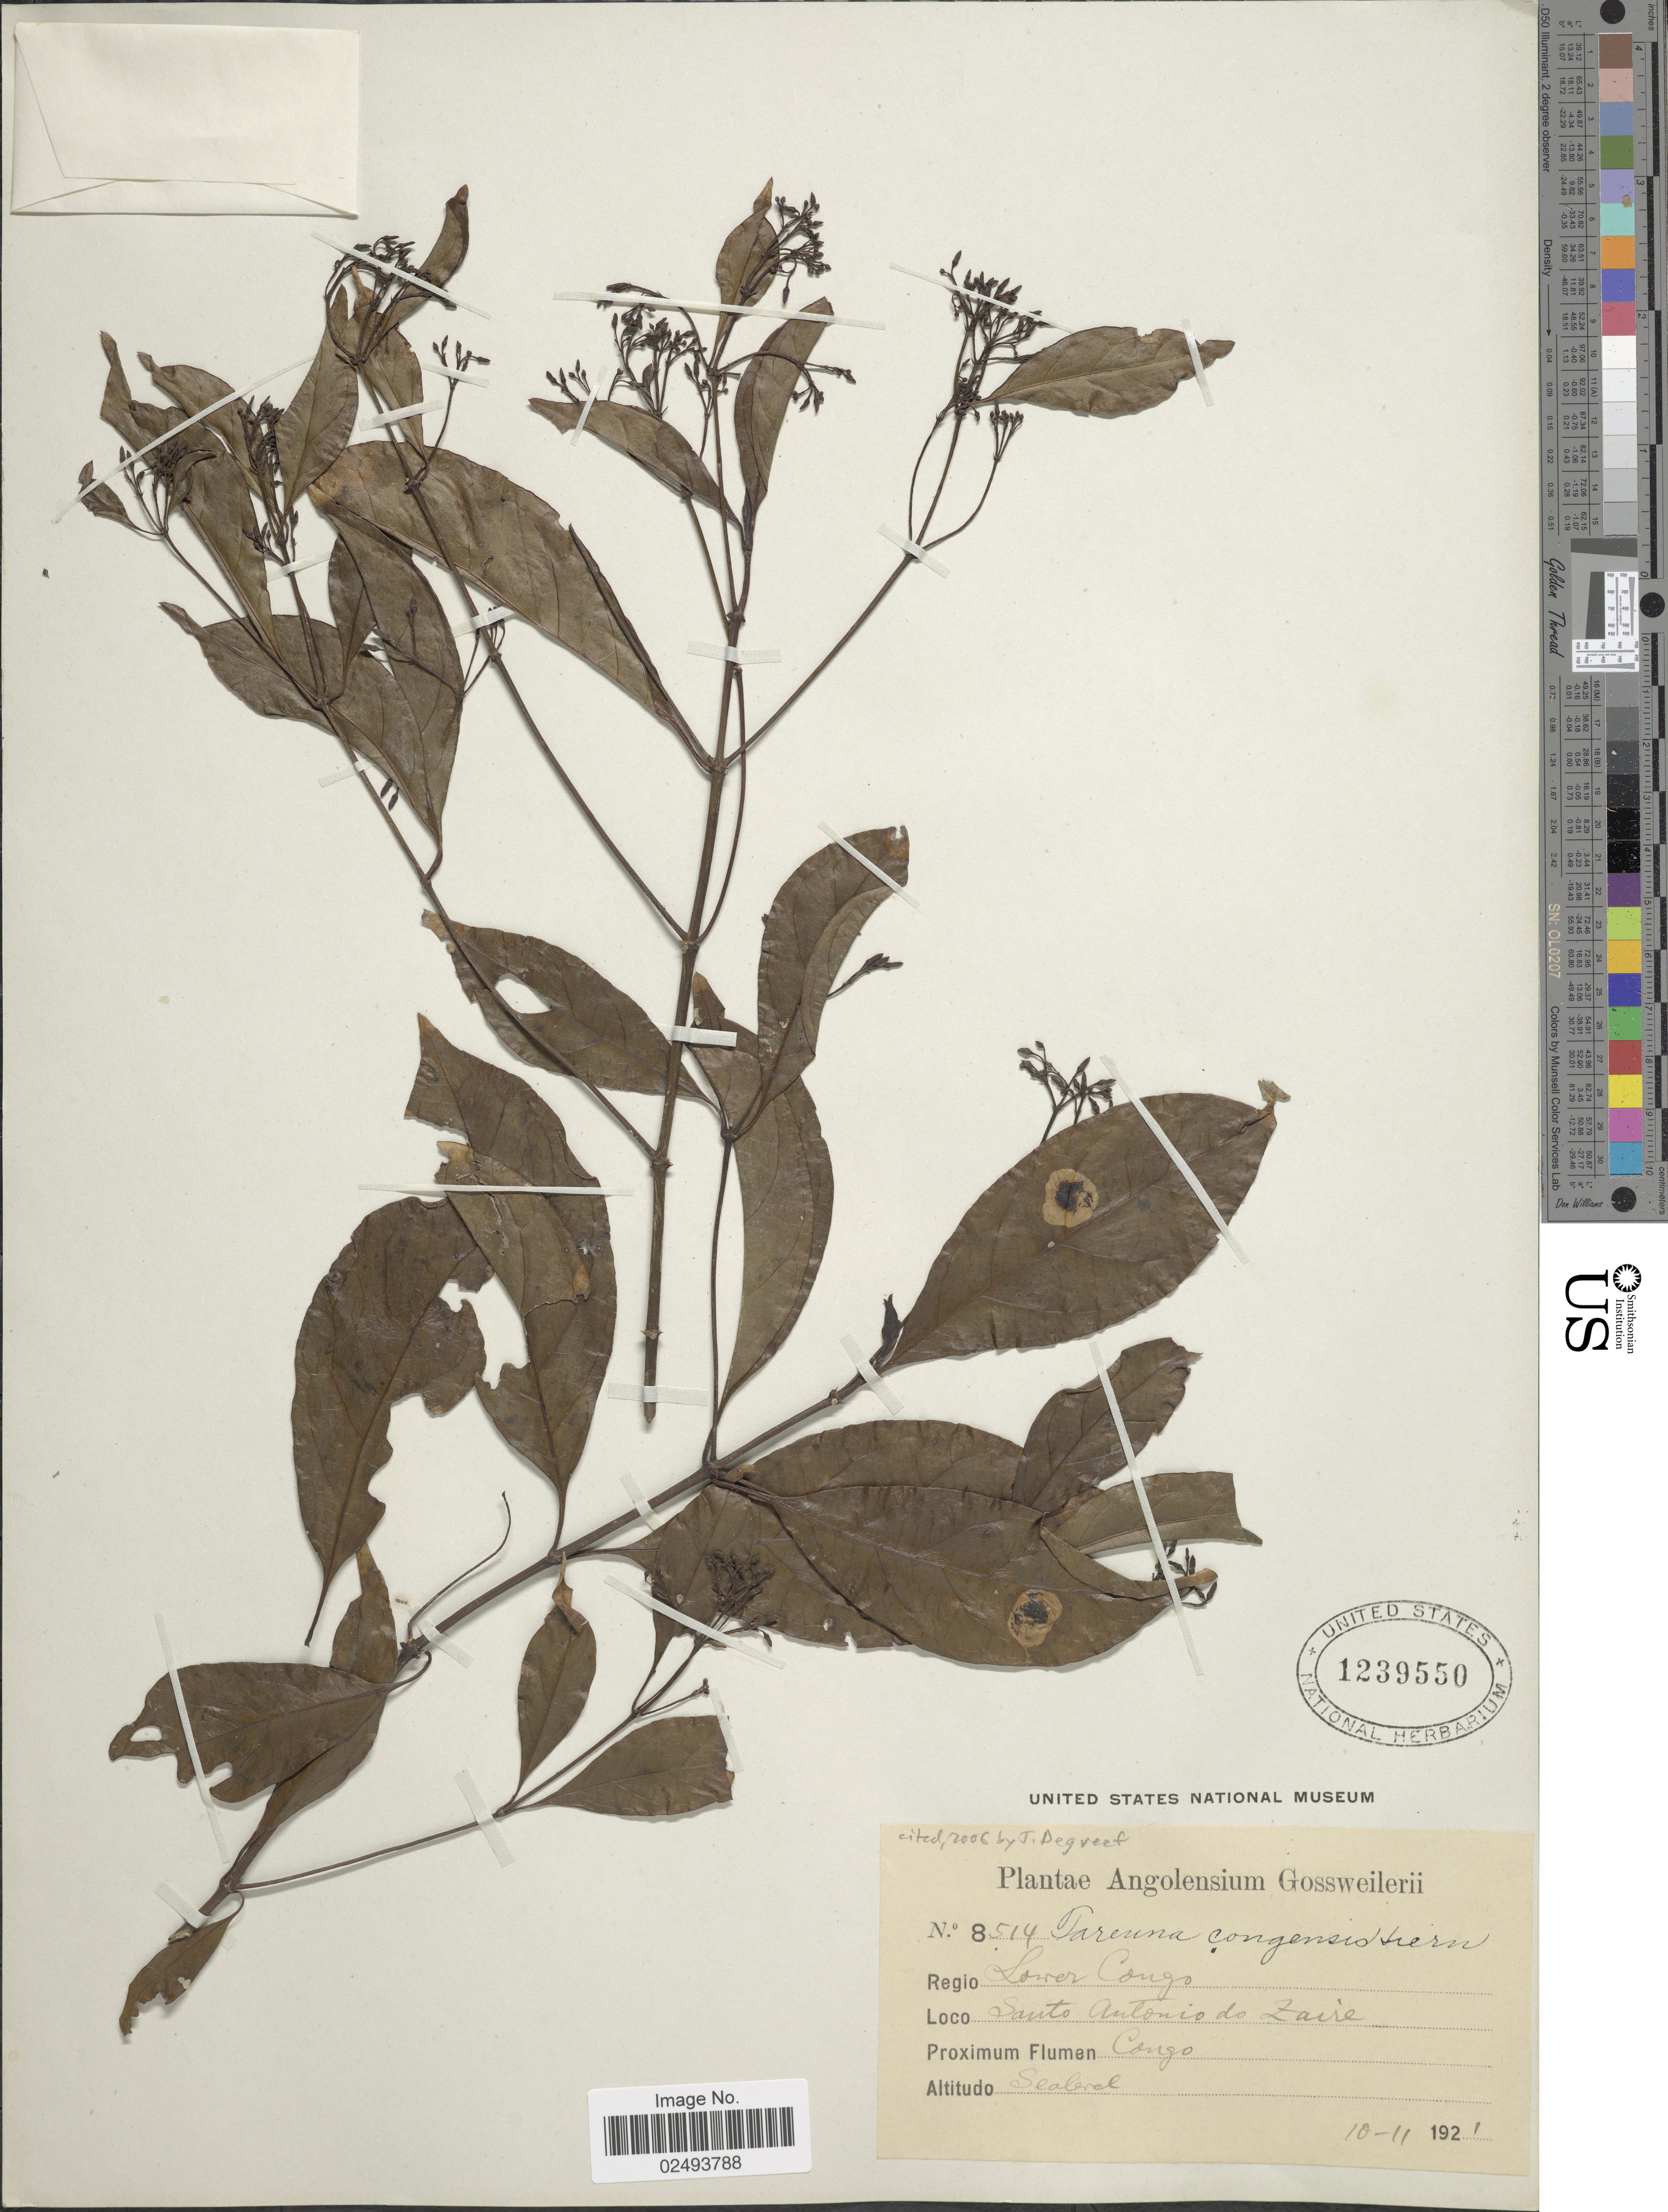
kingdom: Plantae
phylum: Tracheophyta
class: Magnoliopsida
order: Gentianales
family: Rubiaceae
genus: Tarenna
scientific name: Tarenna congensis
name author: Hiern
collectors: -. Gossweiler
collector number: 8514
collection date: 1921-11-10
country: Angola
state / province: Zaire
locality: Regio Lower Congo. Santo Antonio do Zaire. Congo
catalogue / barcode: US 1239550